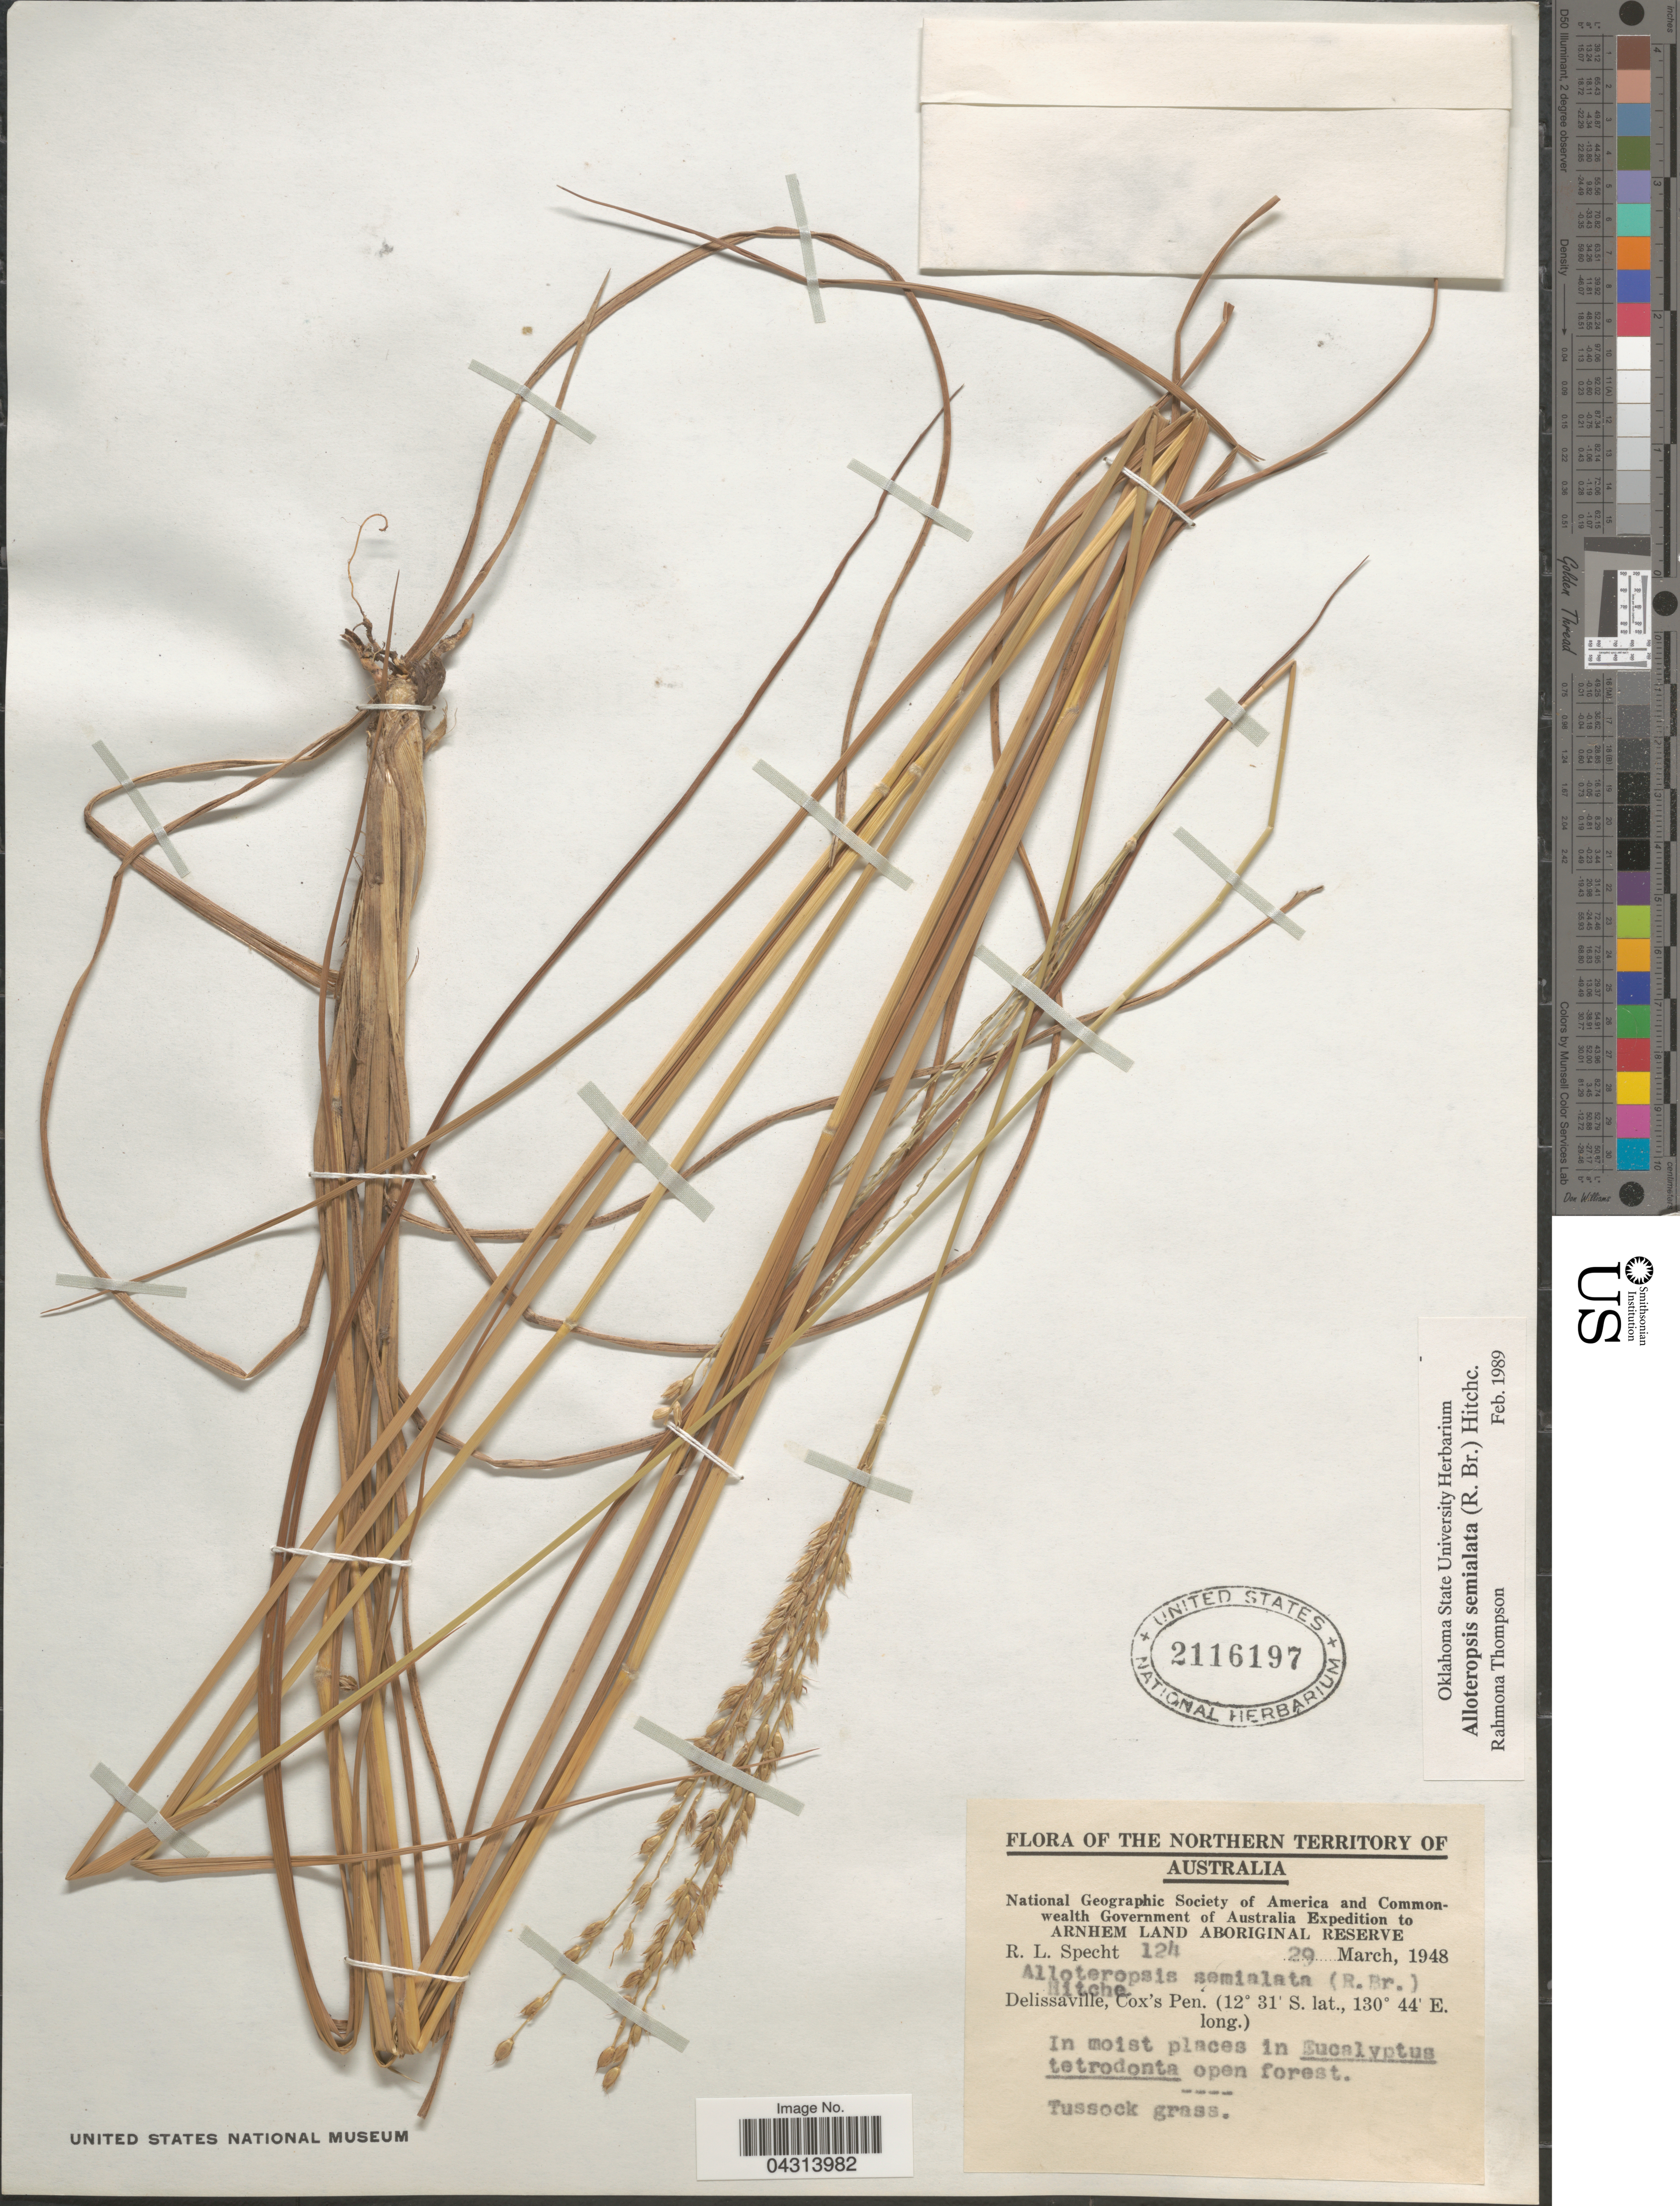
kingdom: Plantae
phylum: Tracheophyta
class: Liliopsida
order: Poales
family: Poaceae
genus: Alloteropsis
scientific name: Alloteropsis semialata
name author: (R. Br.) Hitchc.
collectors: R. L. Specht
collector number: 124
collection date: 1948-03-29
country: Australia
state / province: Northern Territory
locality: The Northern Territory Of Australia. National Geographic Society of America and Commonwealth Government of Australia Expedition to Arnhem Land Aboriginal Reserve. Delissaville, Cox's Pen.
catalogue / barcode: US 2116197